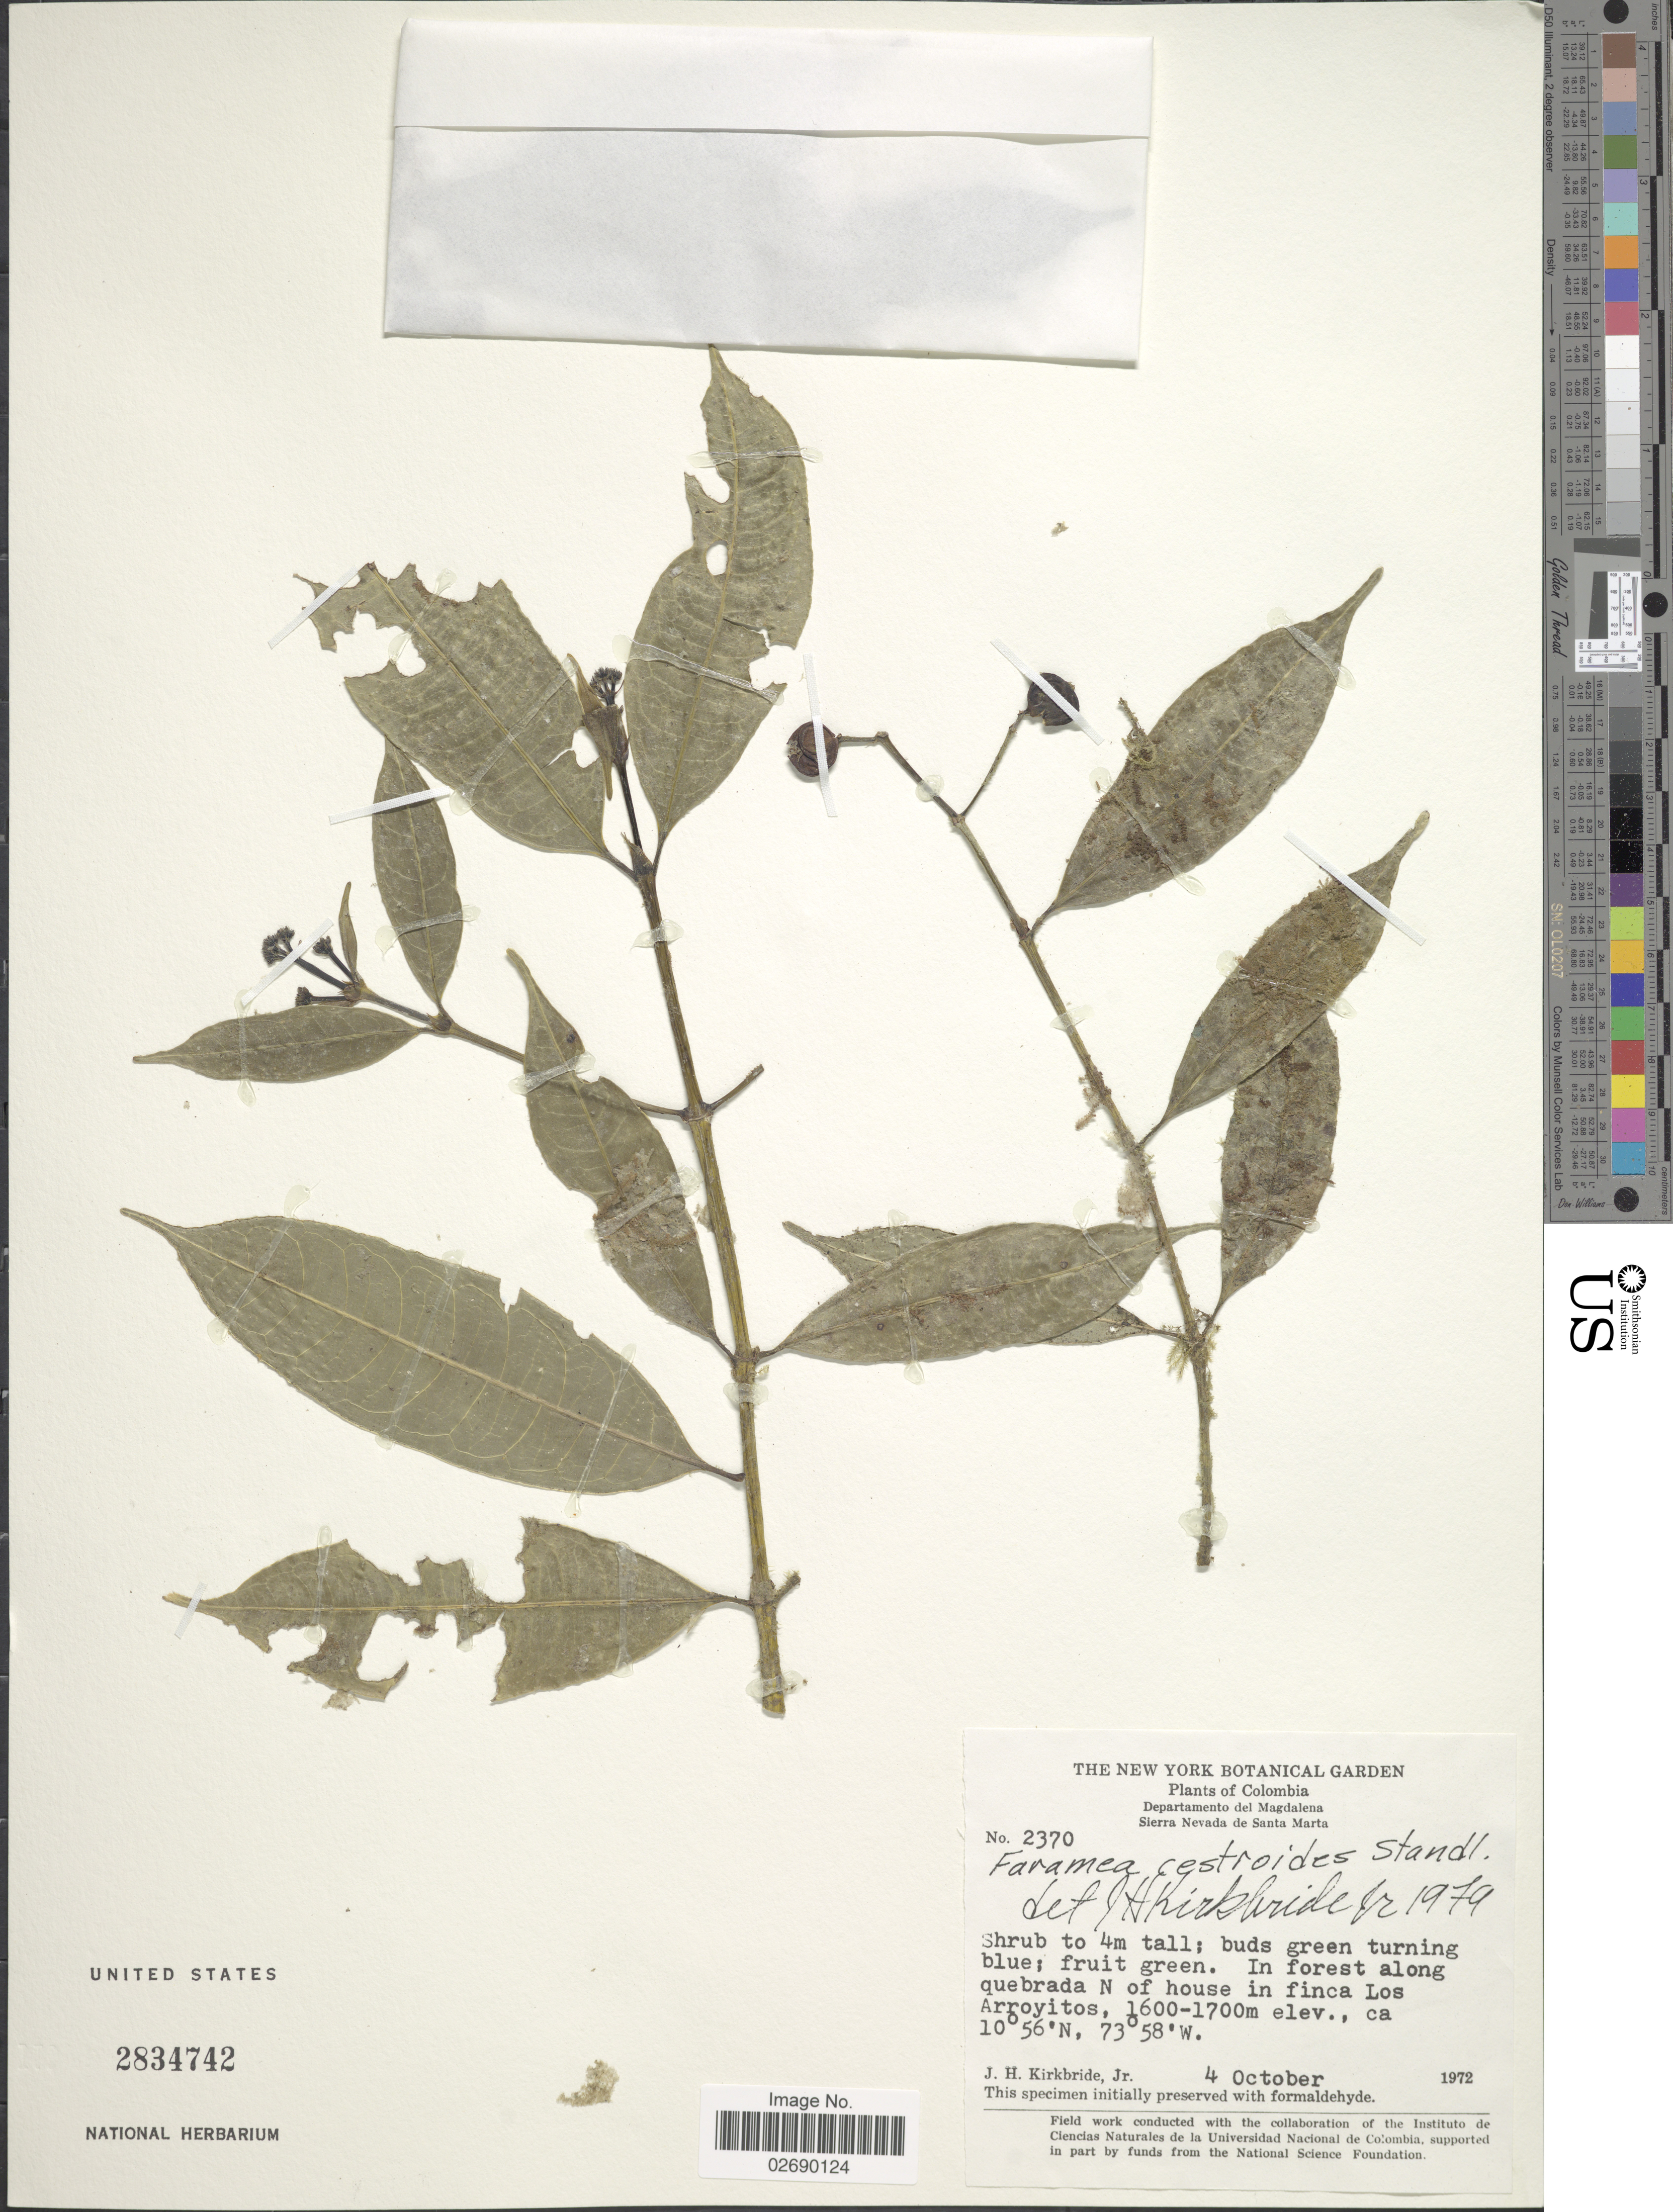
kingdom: Plantae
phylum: Tracheophyta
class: Magnoliopsida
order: Gentianales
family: Rubiaceae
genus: Faramea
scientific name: Faramea cestroides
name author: Standl.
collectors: J. H. Kirkbride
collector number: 2370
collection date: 1972-10-04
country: Colombia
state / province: Magdalena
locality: Sierra Nevada de Santa Maria. along quebrada N of house in finca Los Arroyitos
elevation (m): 1600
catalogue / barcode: US 2834742